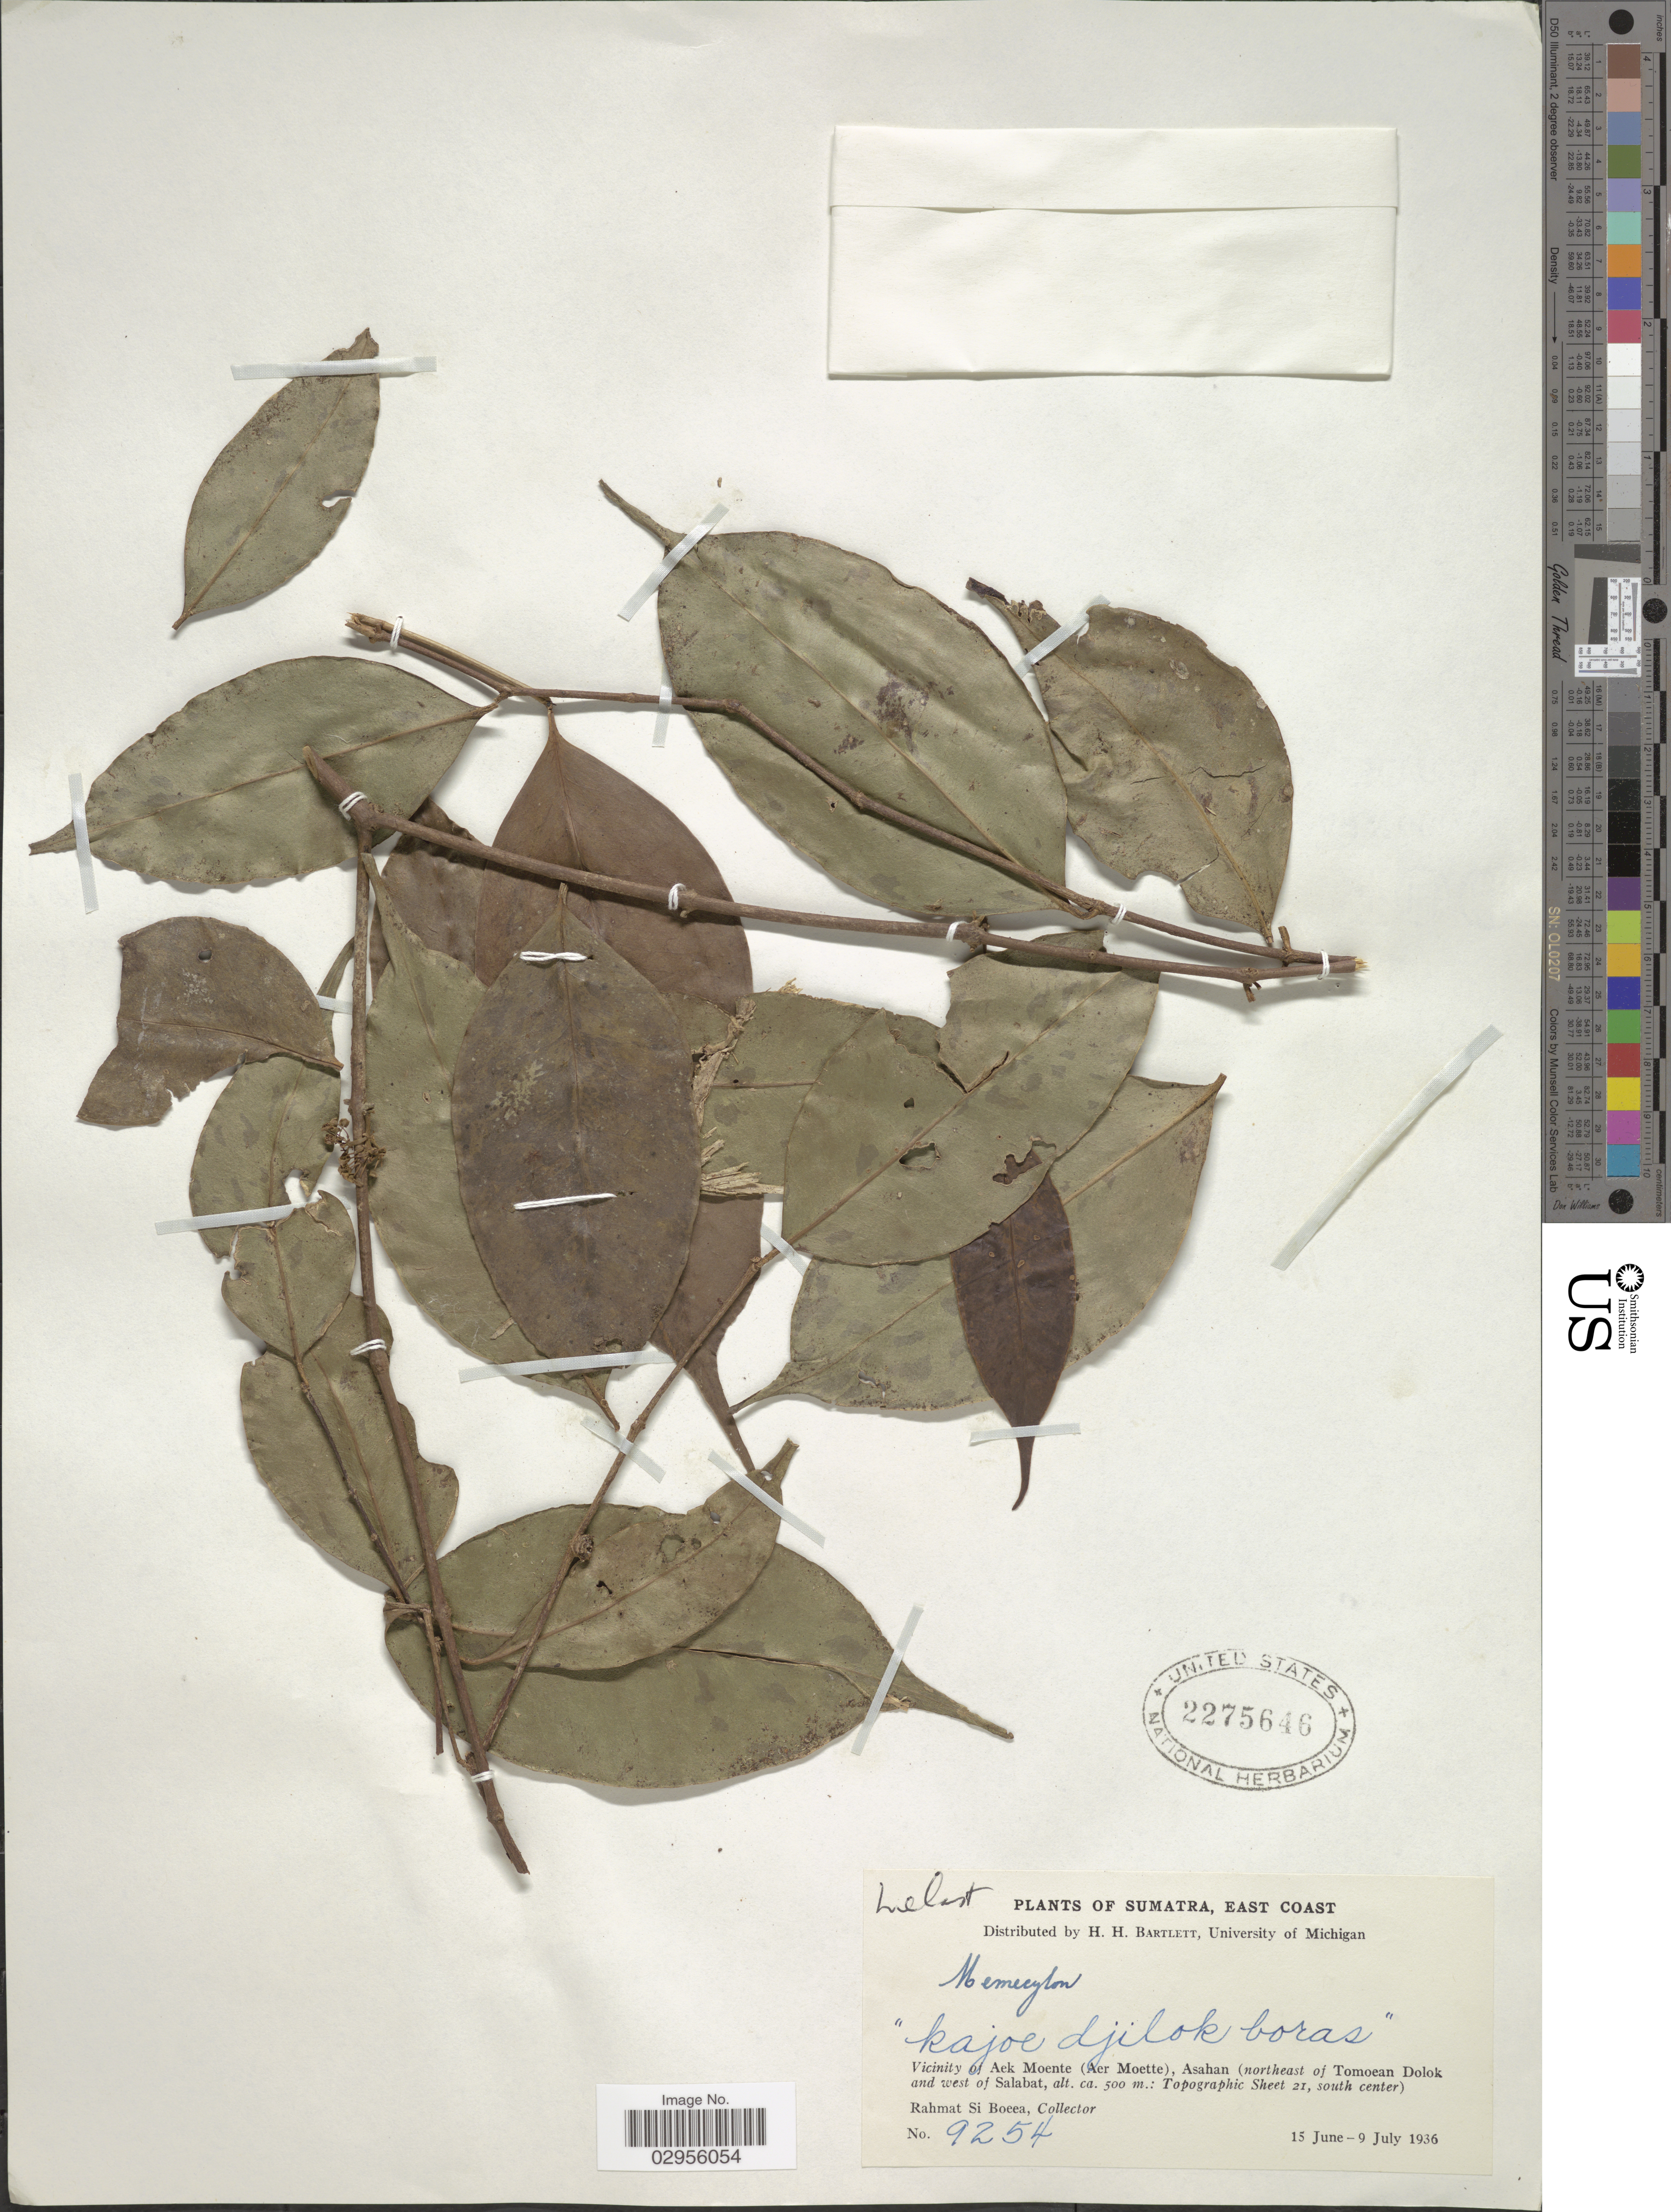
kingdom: Plantae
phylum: Tracheophyta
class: Magnoliopsida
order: Myrtales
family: Melastomataceae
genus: Memecylon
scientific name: Memecylon sp.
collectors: Rahmat Si Boeea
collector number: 9254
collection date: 1936-06-15/1936-07-09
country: Indonesia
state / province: Sumatra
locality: East Coast. Vicinity of Aek Moente (Aer Moette), Asahan (northeast of Tomoean Dolok and west of Salabat: Topographic Sheet 21, south center).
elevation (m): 500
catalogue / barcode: US 2275646